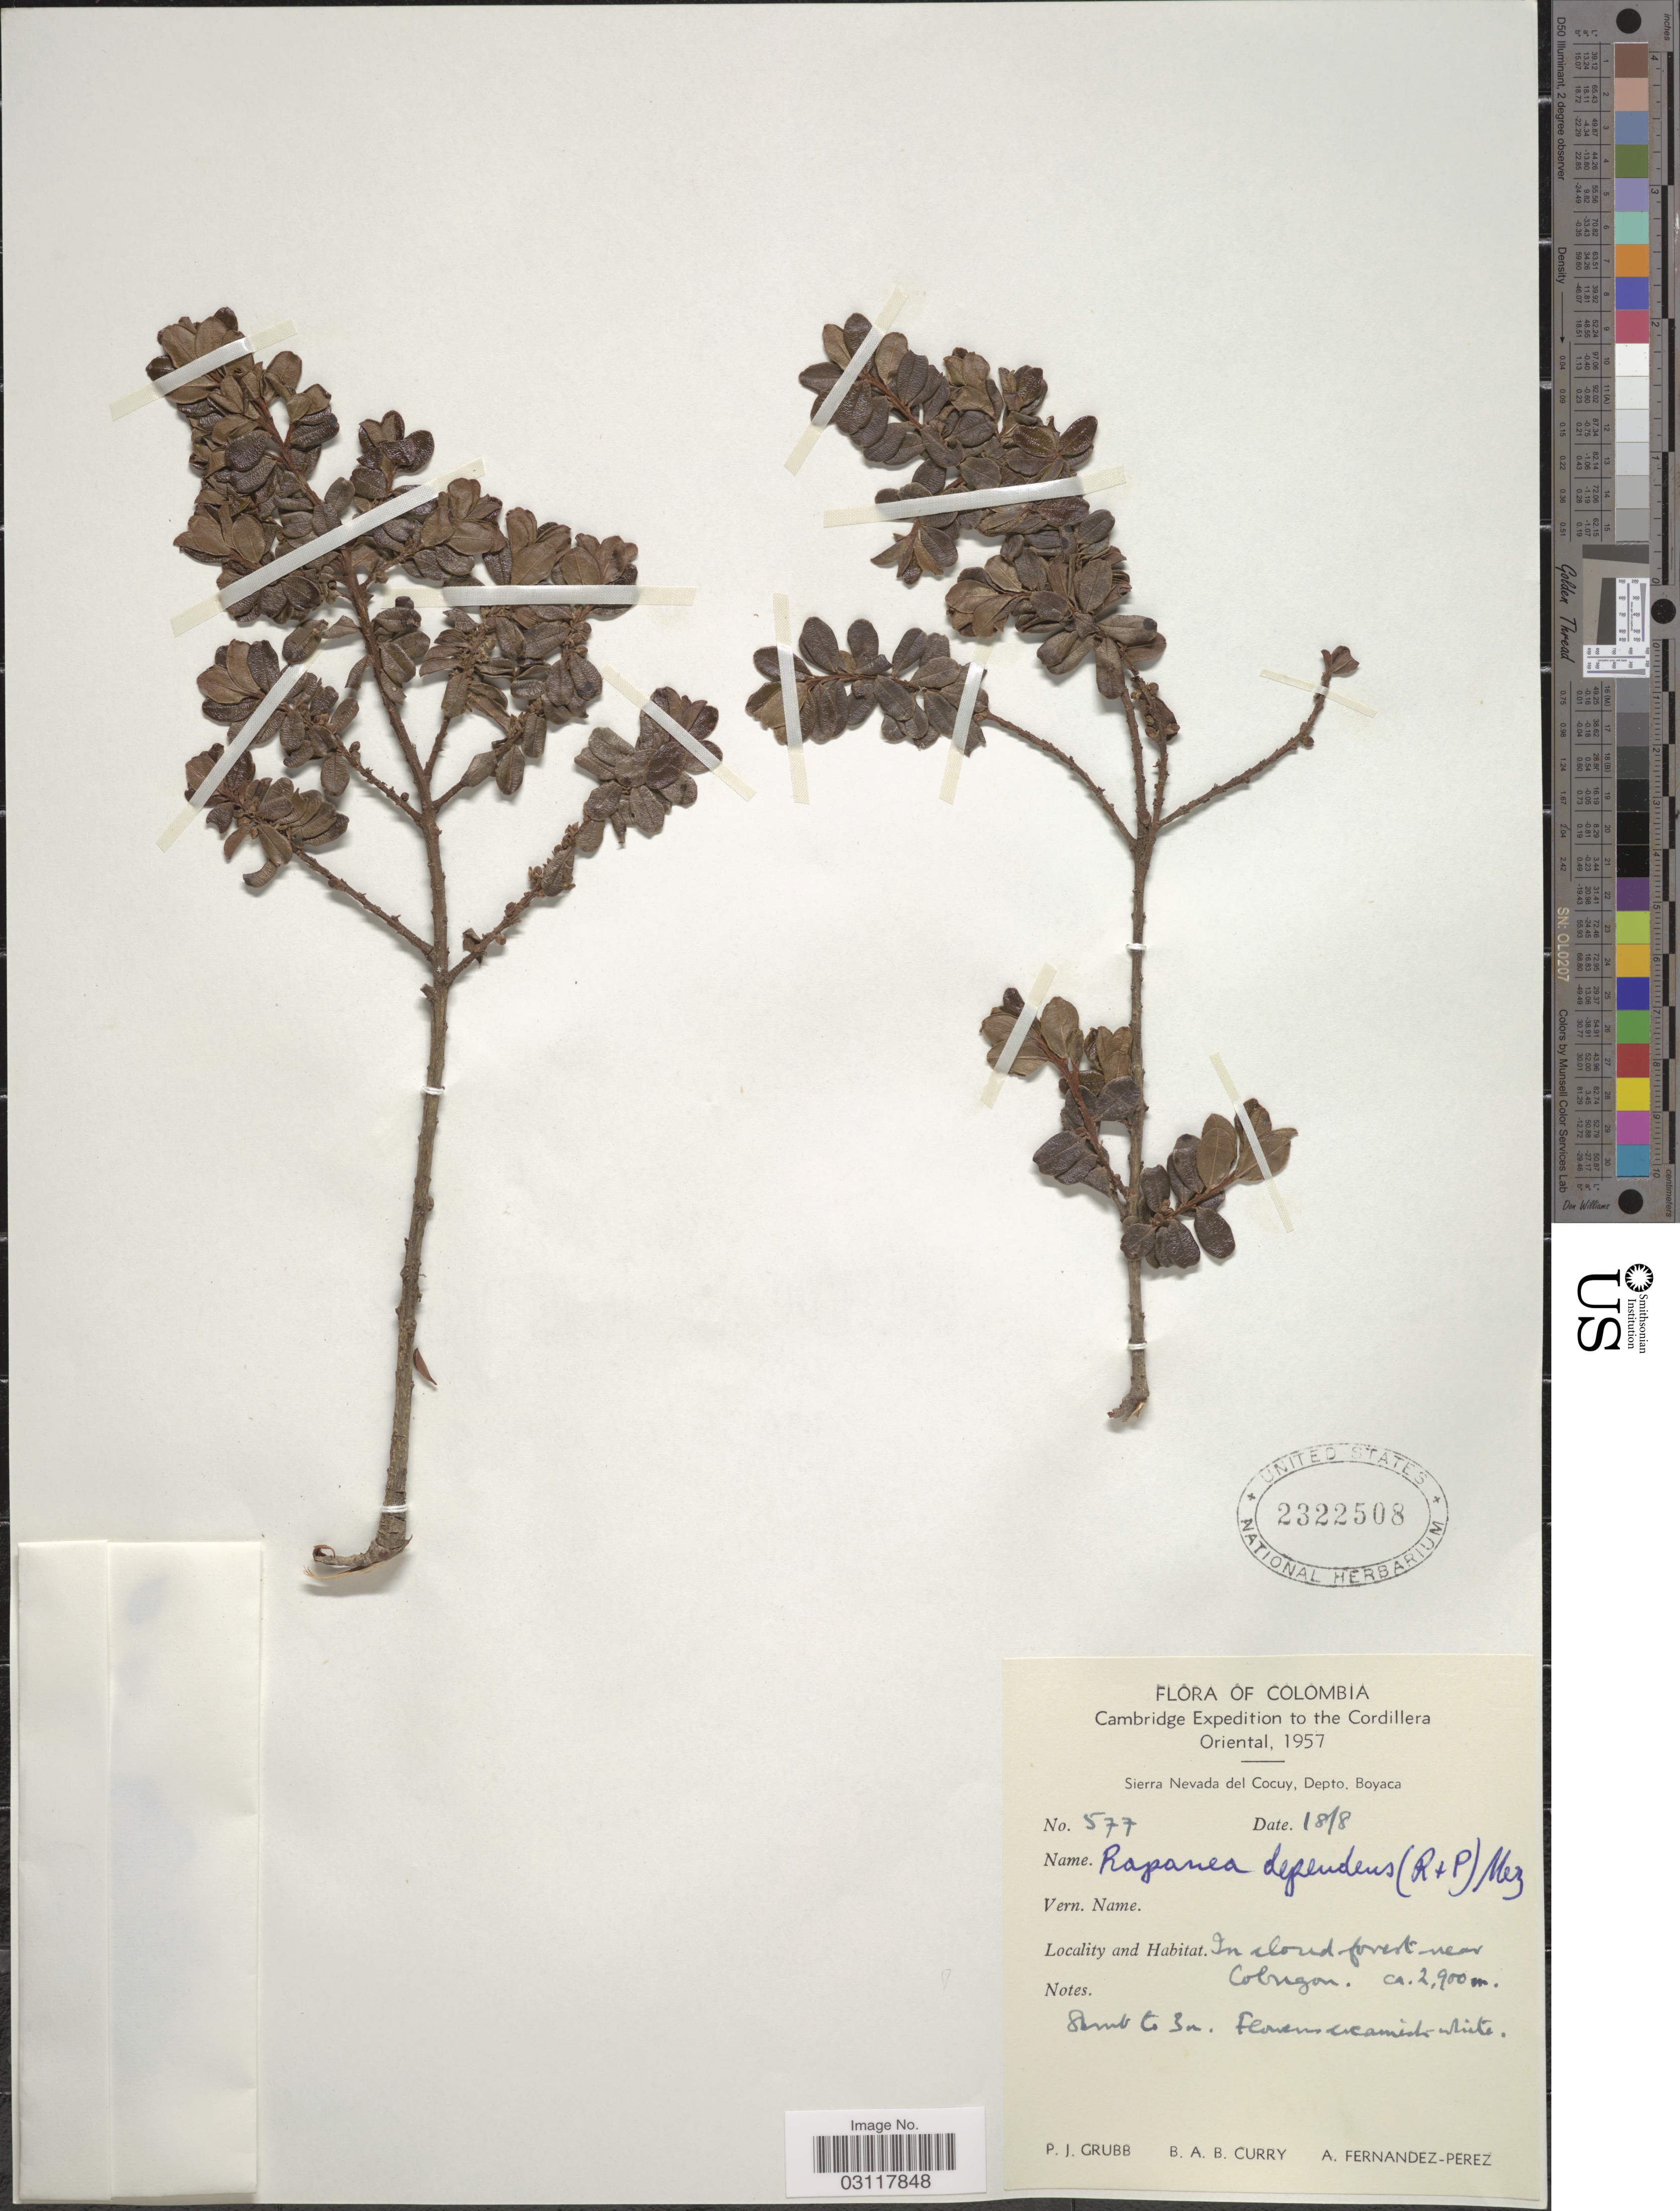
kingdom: Plantae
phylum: Tracheophyta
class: Magnoliopsida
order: Ericales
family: Primulaceae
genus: Rapanea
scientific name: Rapanea dependens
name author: (Ruiz & Pav.) Mez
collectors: P. J. Grubb, B. A. B. Curry & A. Fernández-Pérez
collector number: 577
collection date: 1957-08-18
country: Colombia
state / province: Boyacá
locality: Cordillera Oriental. Sierra Nevada del Cocuy, Depto. Boyaca. In cloud forest near Cobugon.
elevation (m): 2900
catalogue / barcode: US 2322508